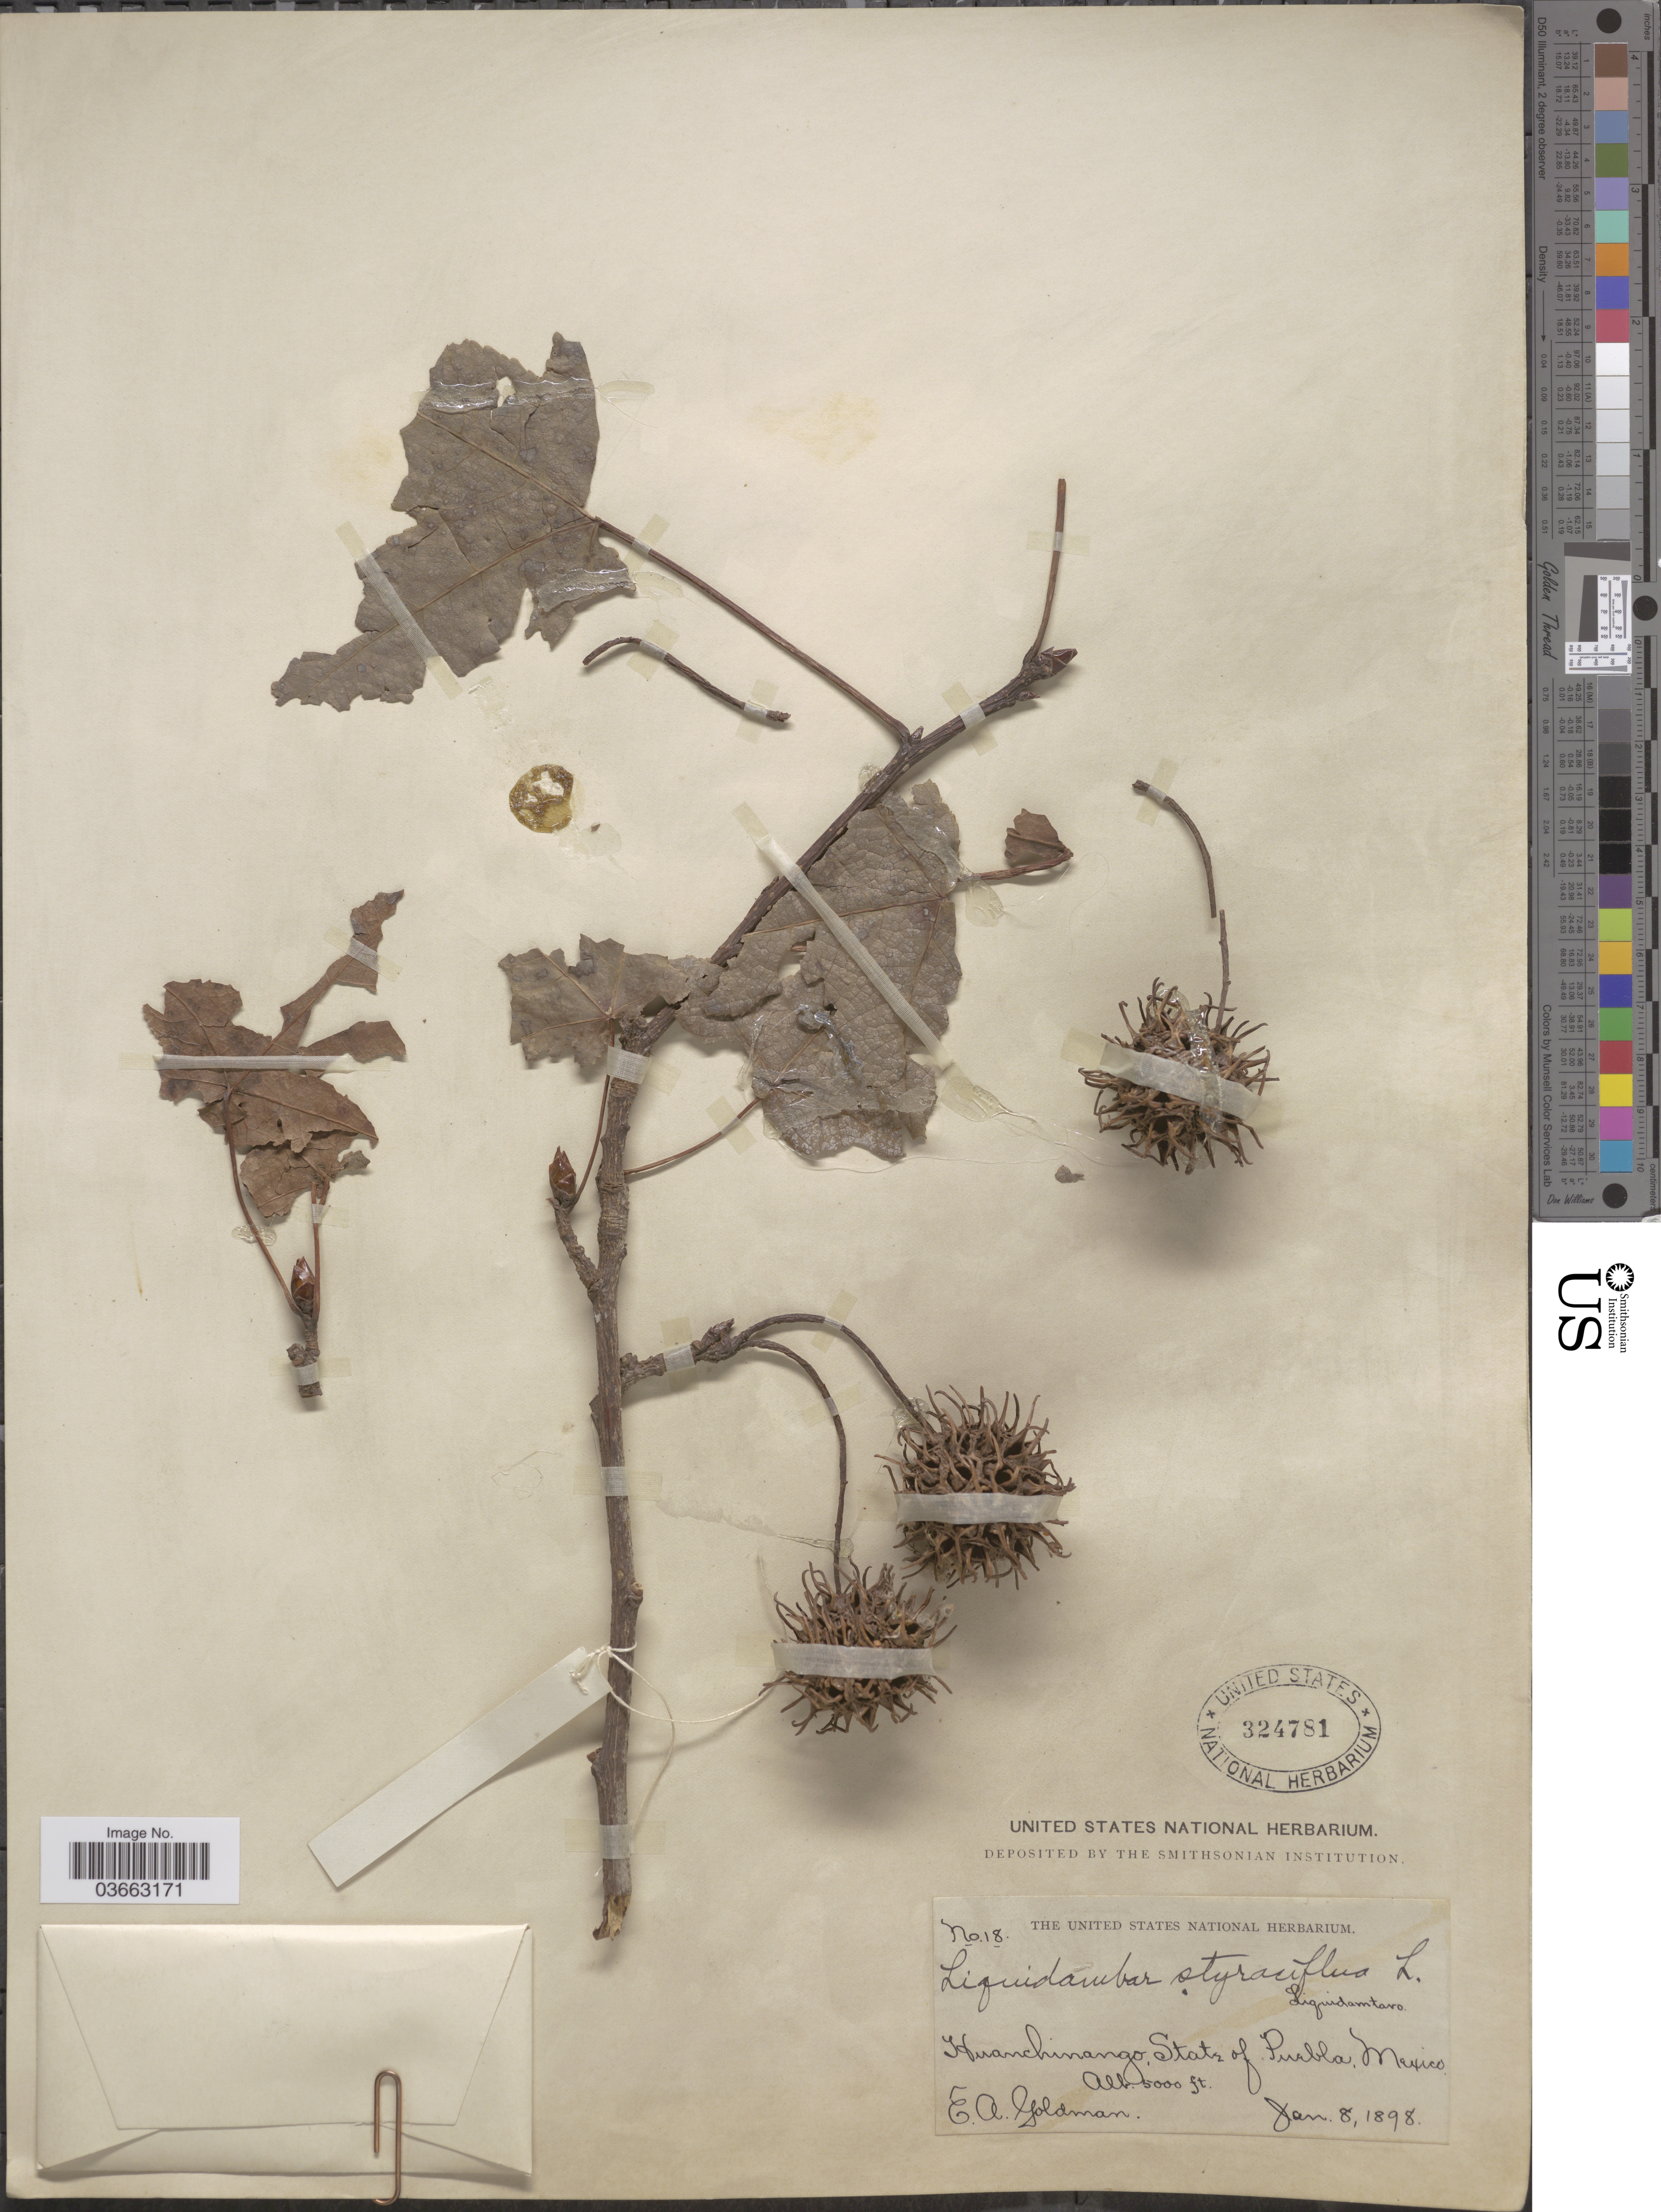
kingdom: Plantae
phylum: Tracheophyta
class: Magnoliopsida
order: Saxifragales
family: Altingiaceae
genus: Liquidambar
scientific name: Liquidambar styraciflua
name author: L.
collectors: E. A. Goldman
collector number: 18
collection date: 1898-01-08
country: Mexico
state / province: Puebla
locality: Huanchinango.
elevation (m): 1524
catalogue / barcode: US 324781